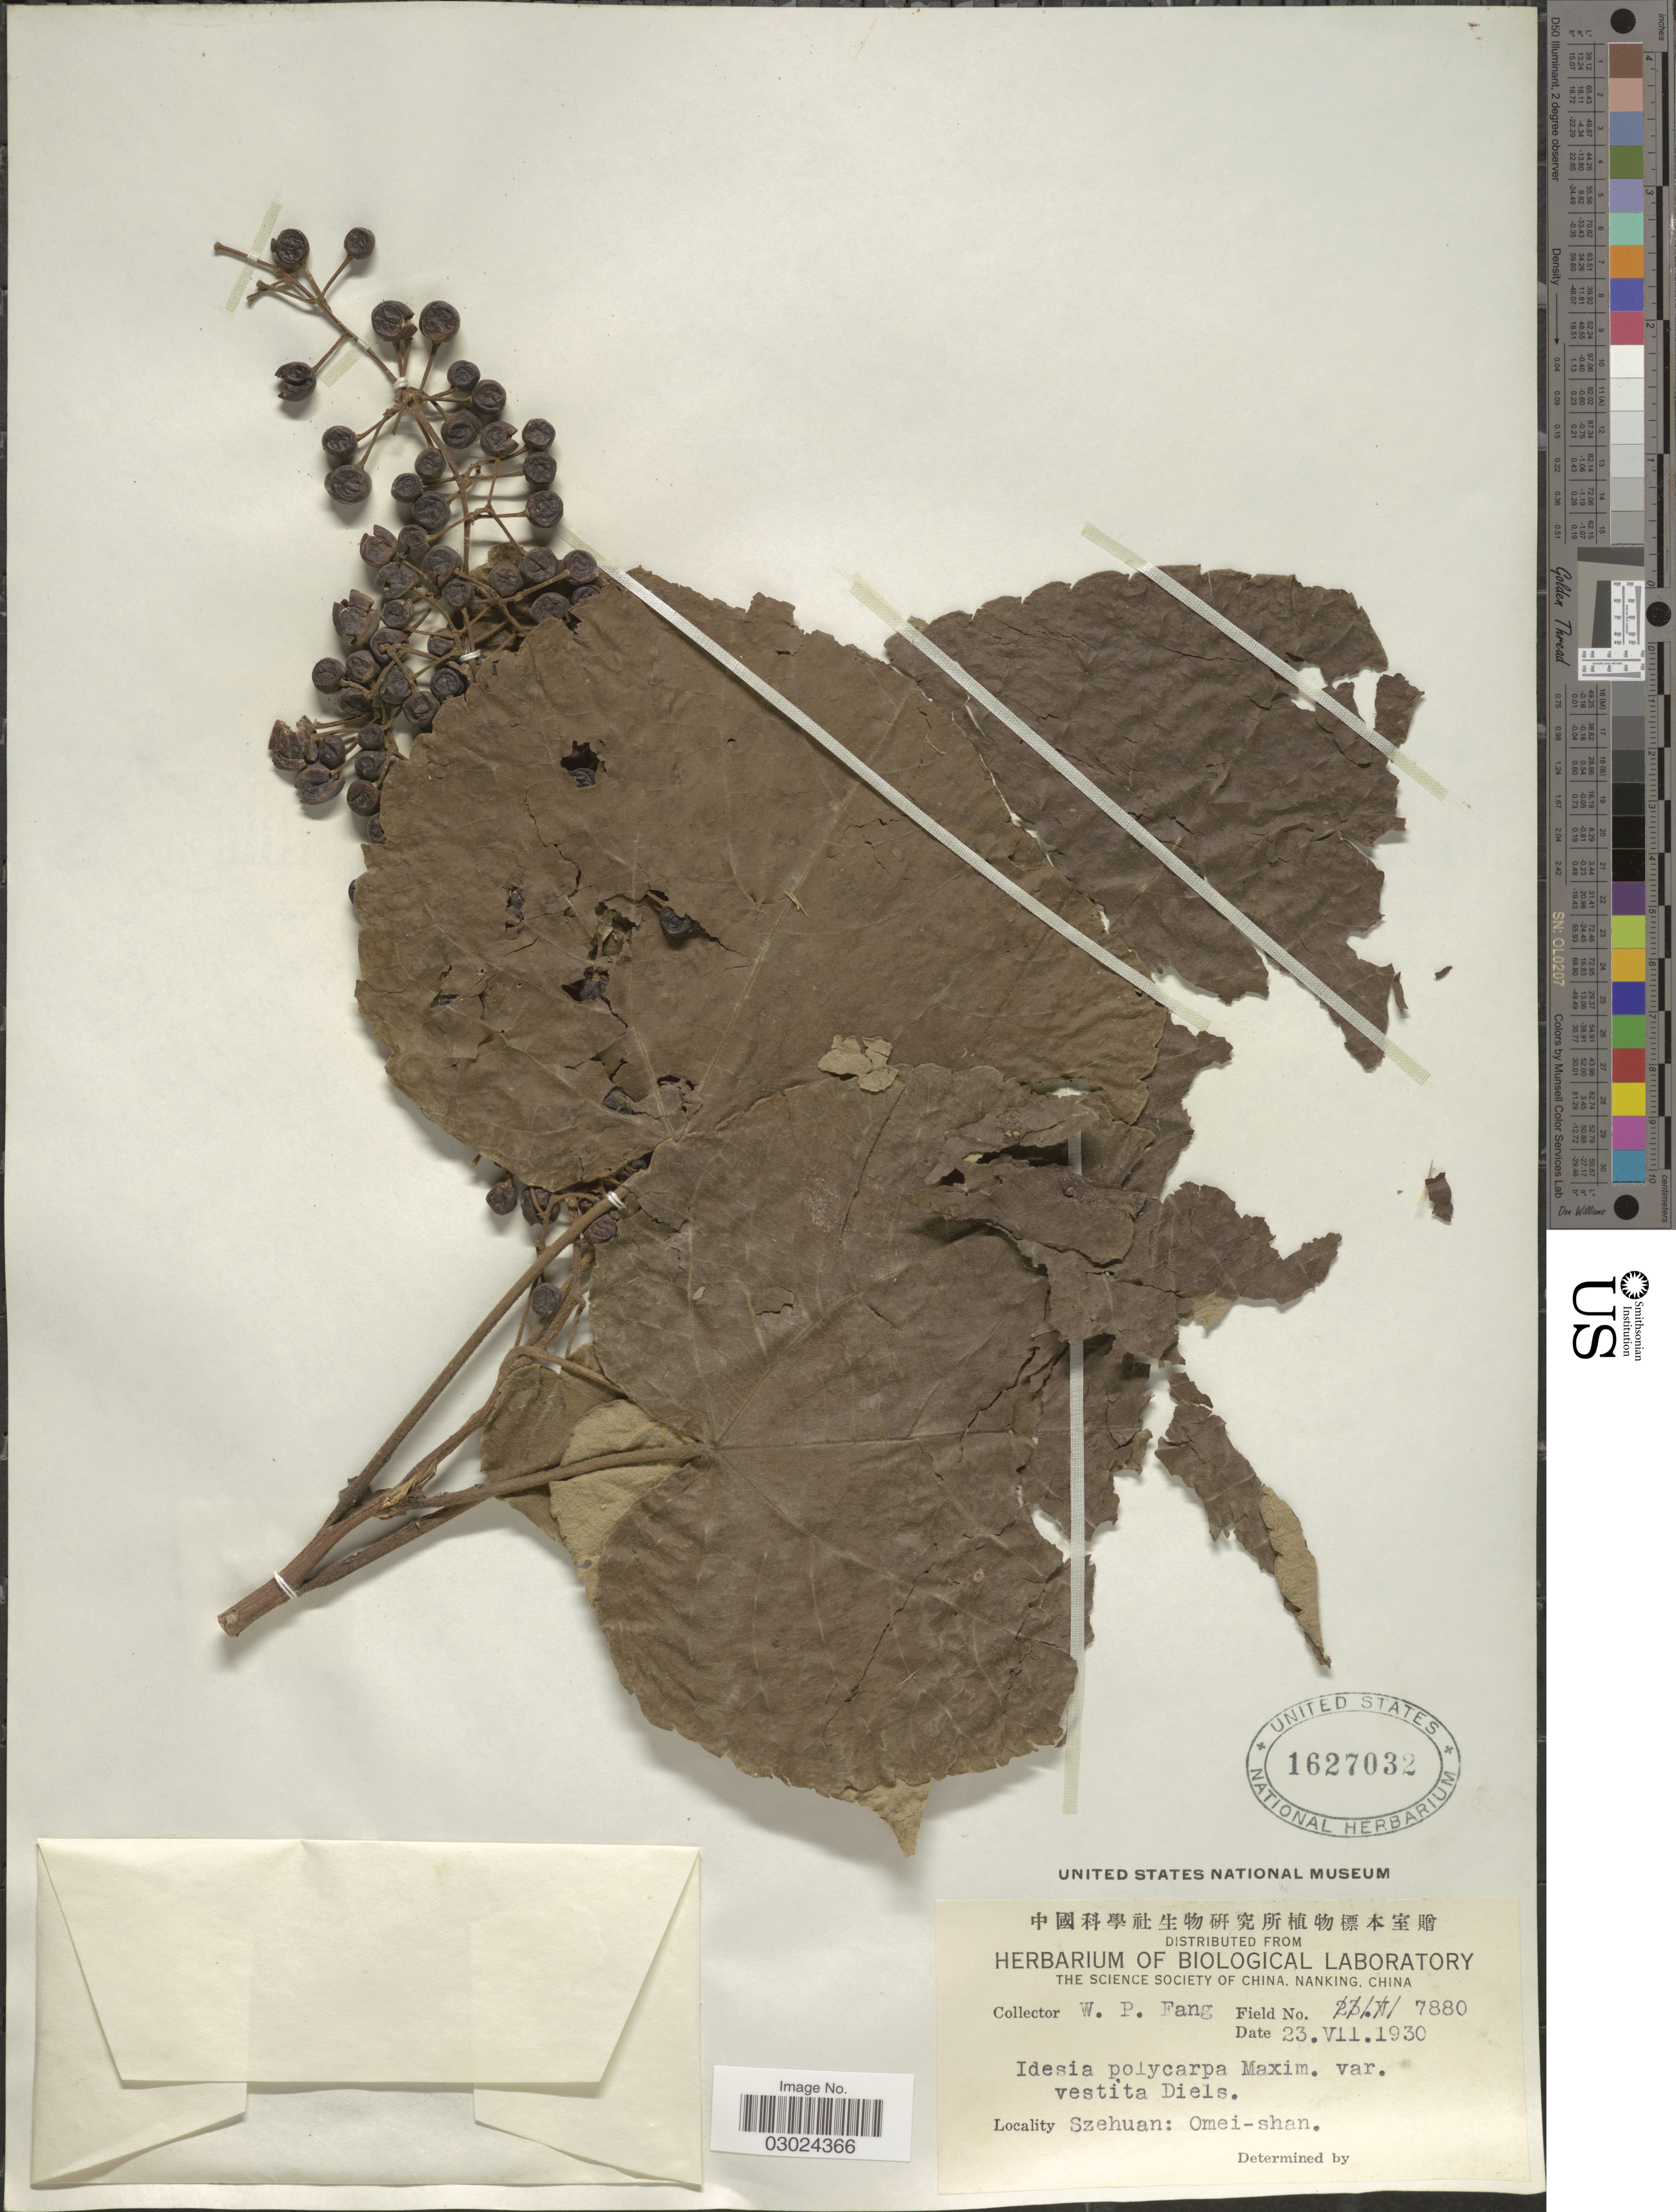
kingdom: Plantae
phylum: Tracheophyta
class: Magnoliopsida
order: Malpighiales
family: Salicaceae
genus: Idesia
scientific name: Idesia polycarpa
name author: Maxim.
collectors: W. P. Fang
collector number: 7880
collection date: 1930-07-23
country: China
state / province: Sichuan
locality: Szehuan: Omei-shan.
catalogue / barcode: US 1627032